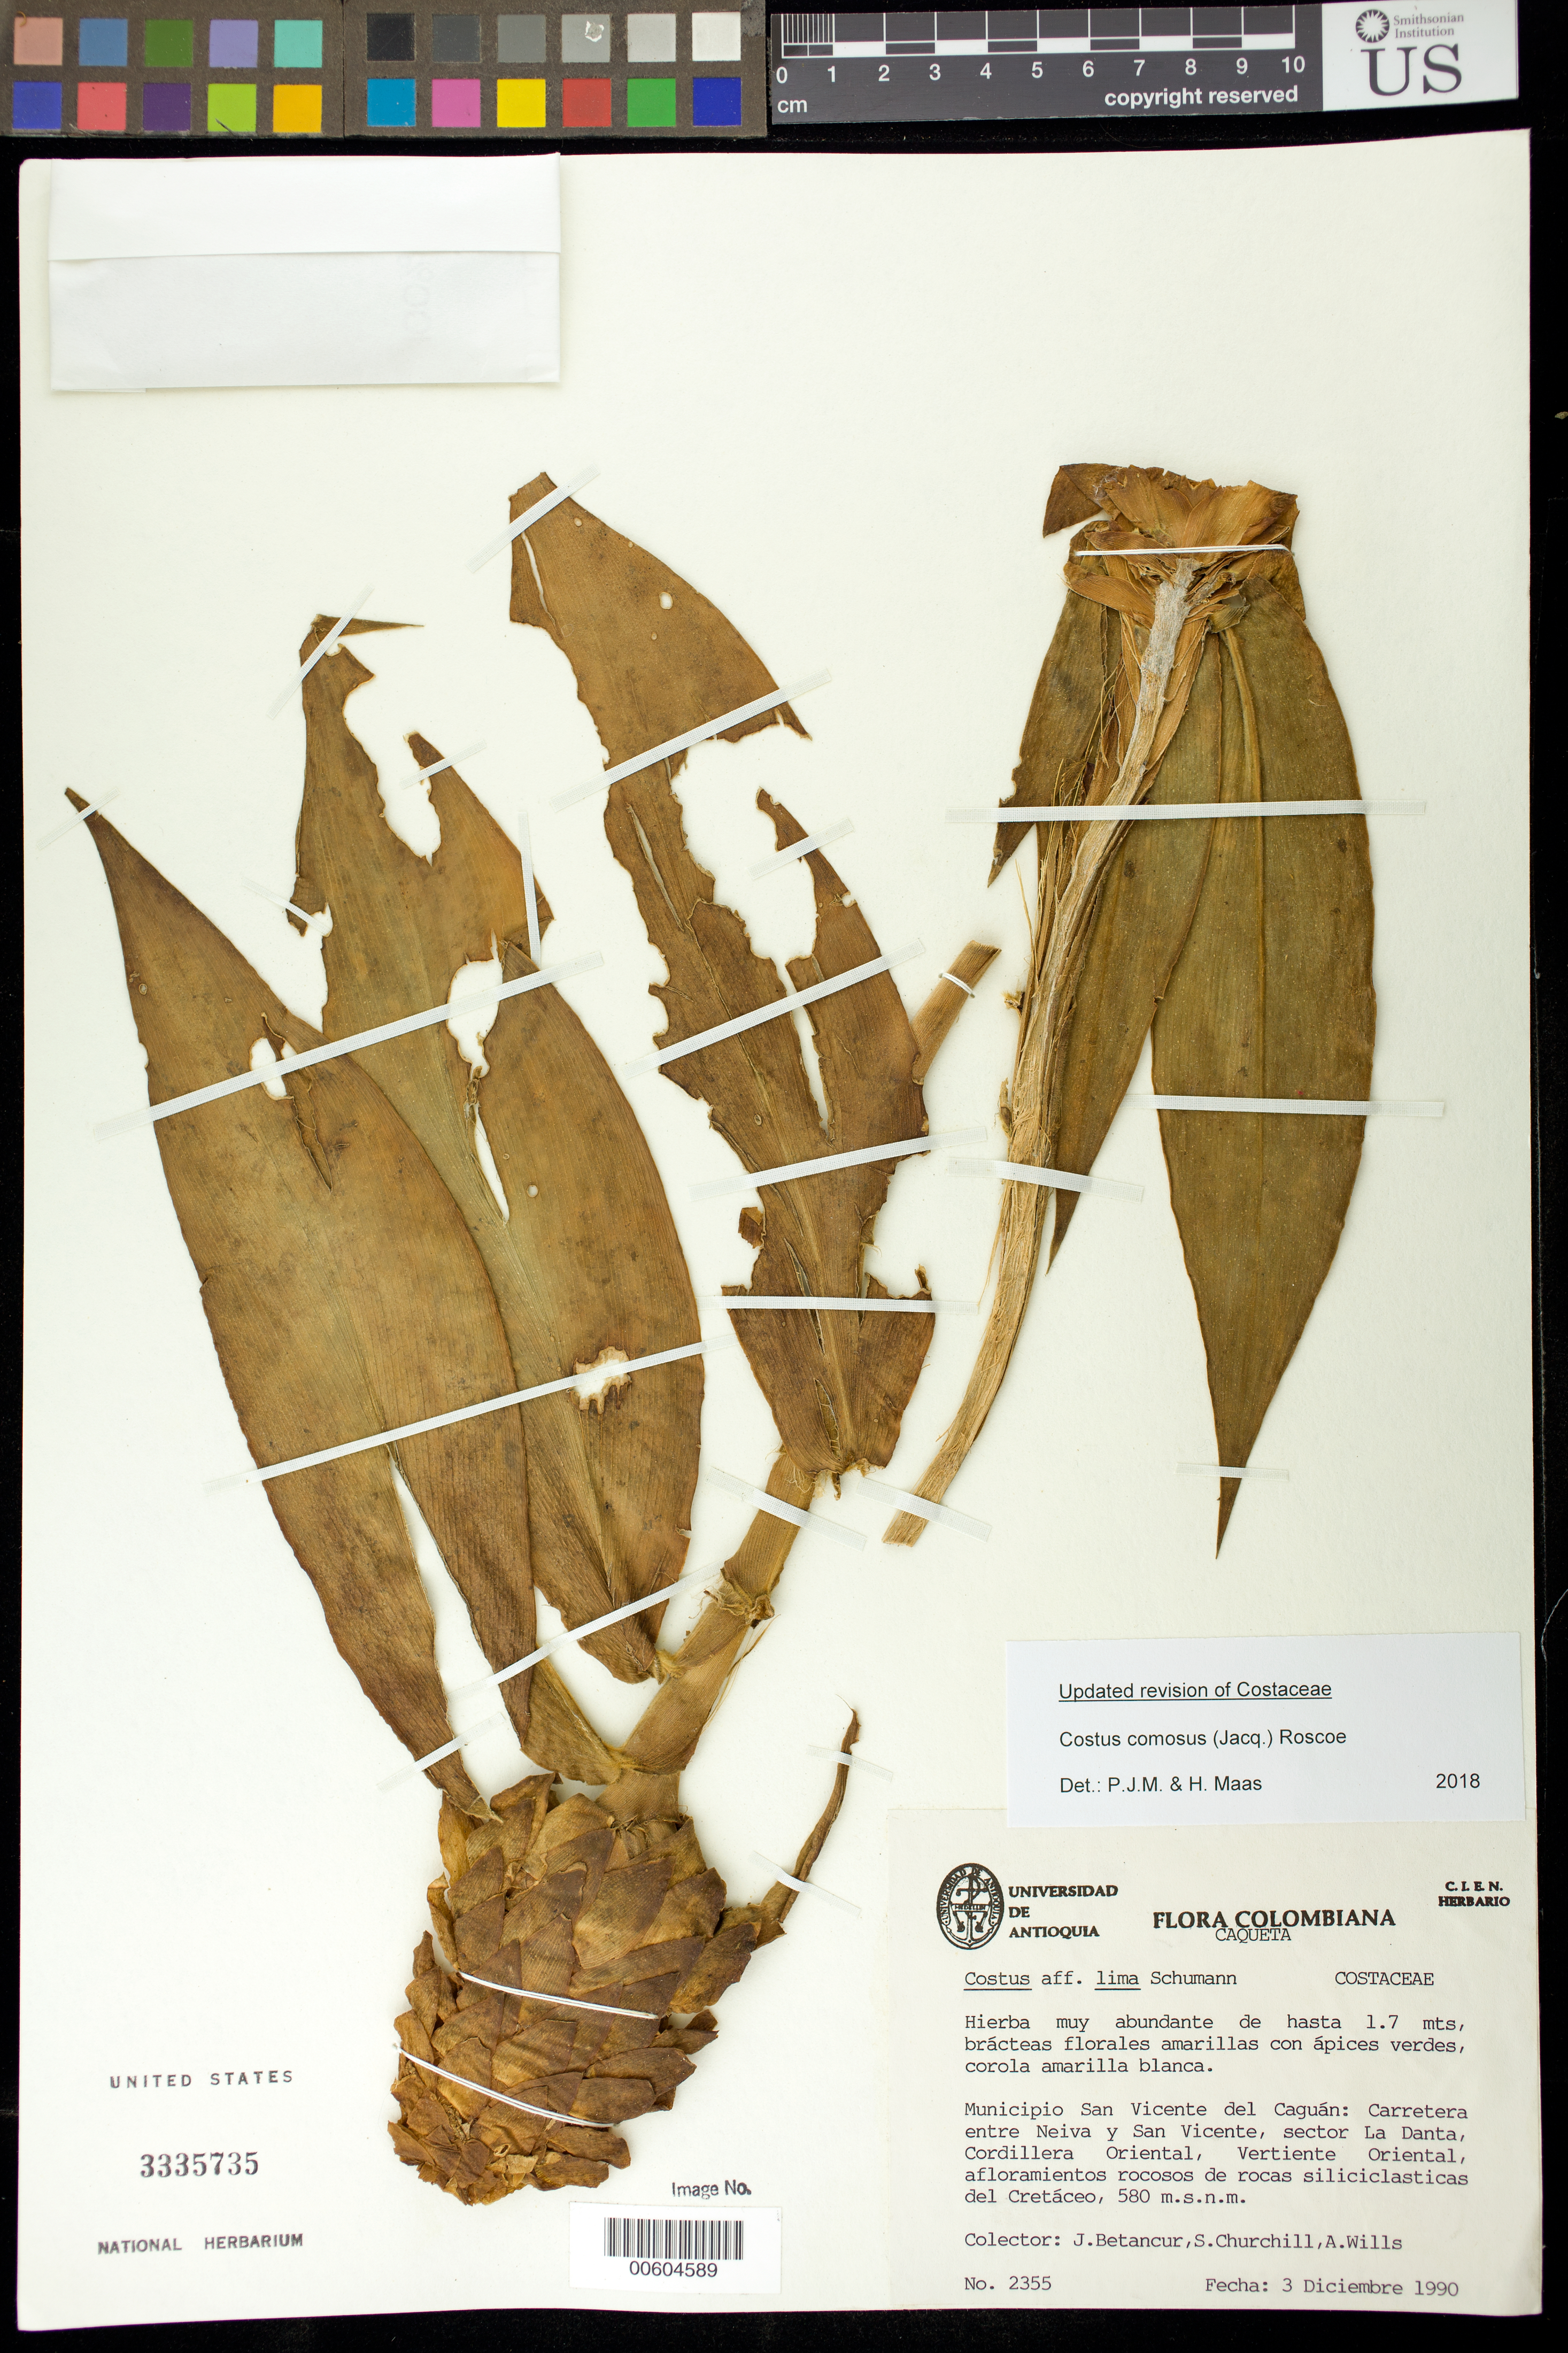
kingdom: Plantae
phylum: Tracheophyta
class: Liliopsida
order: Zingiberales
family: Costaceae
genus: Costus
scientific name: Costus comosus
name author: (Jacq.) Roscoe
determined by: Maas, Paul J.; Maas, H.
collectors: J. C. Betancur, S. P. Churchill & A. Wills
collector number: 2355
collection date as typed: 03 Dec 1990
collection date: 1990-12-03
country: Colombia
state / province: Caquetá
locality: Mun. San Vicente del Caguan, road between Neiva and San Vicente, La Danta sector; Cordillera Oriental, Vertiente Oriental.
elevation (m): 580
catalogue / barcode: US 3335735